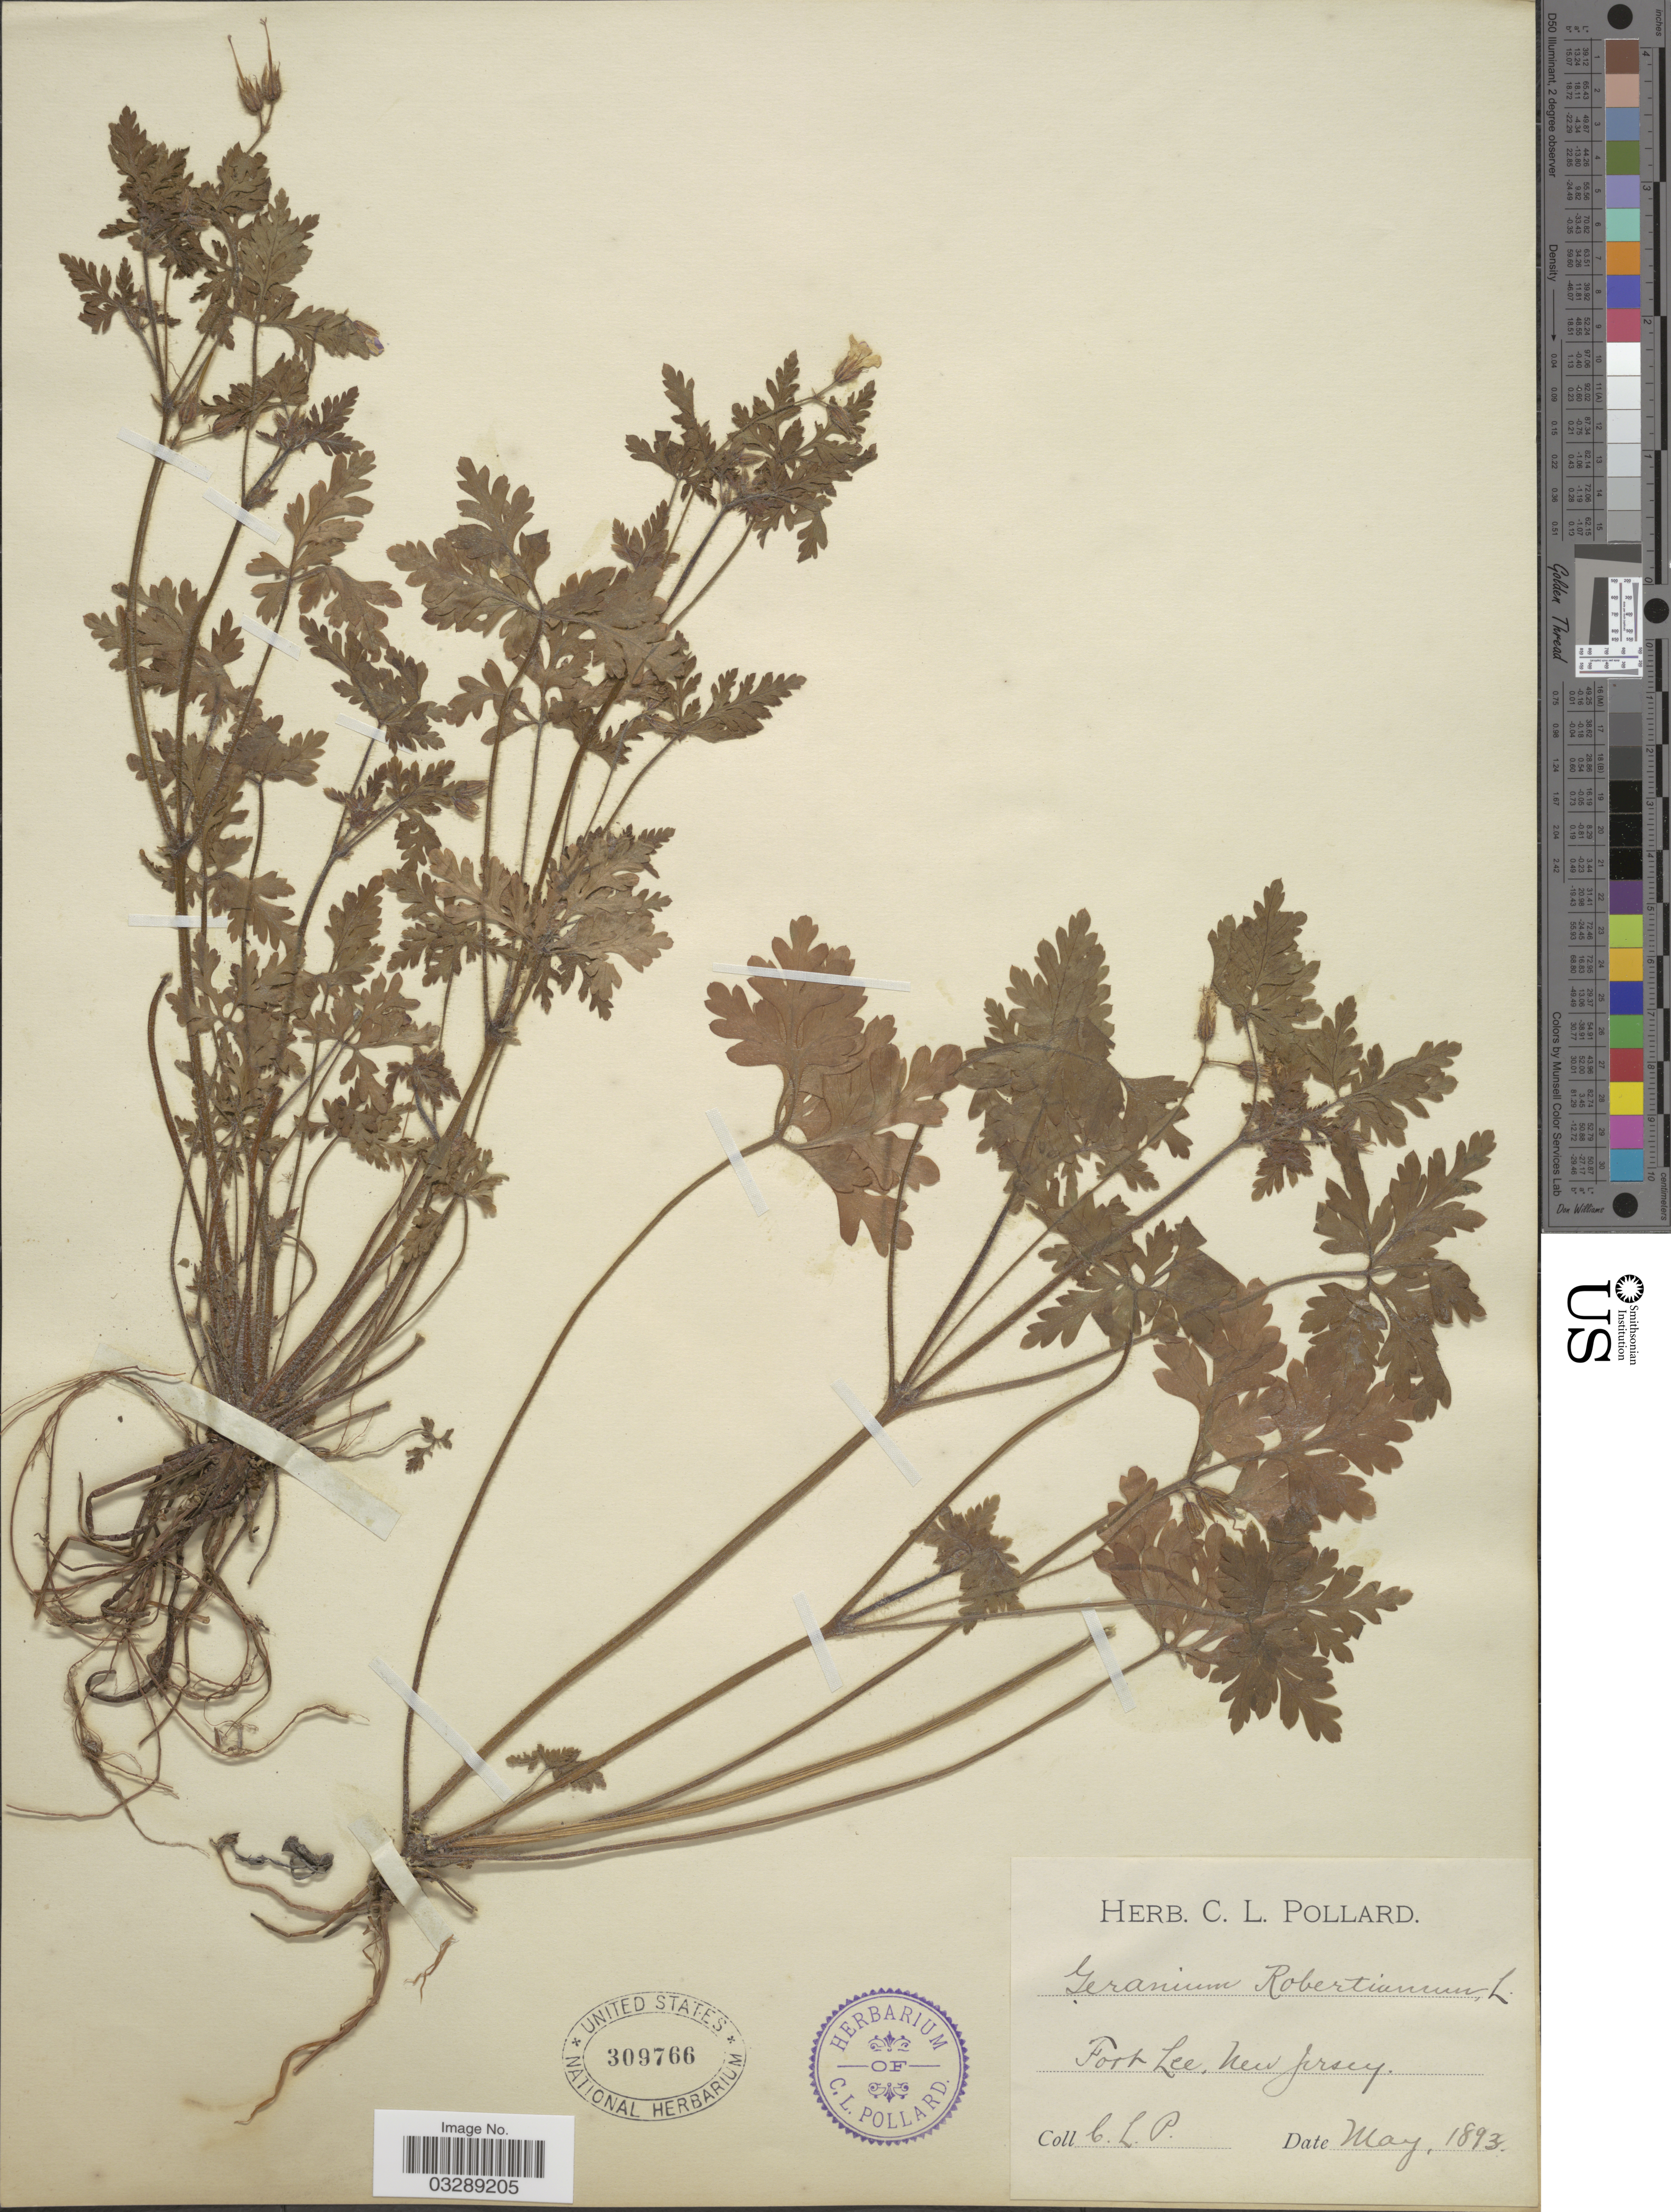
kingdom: Plantae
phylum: Tracheophyta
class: Magnoliopsida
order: Geraniales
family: Geraniaceae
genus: Geranium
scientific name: Geranium robertianum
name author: L.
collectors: C. L. Pollard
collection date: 1893-05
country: United States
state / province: New Jersey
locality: Fort Lee.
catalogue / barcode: US 309766